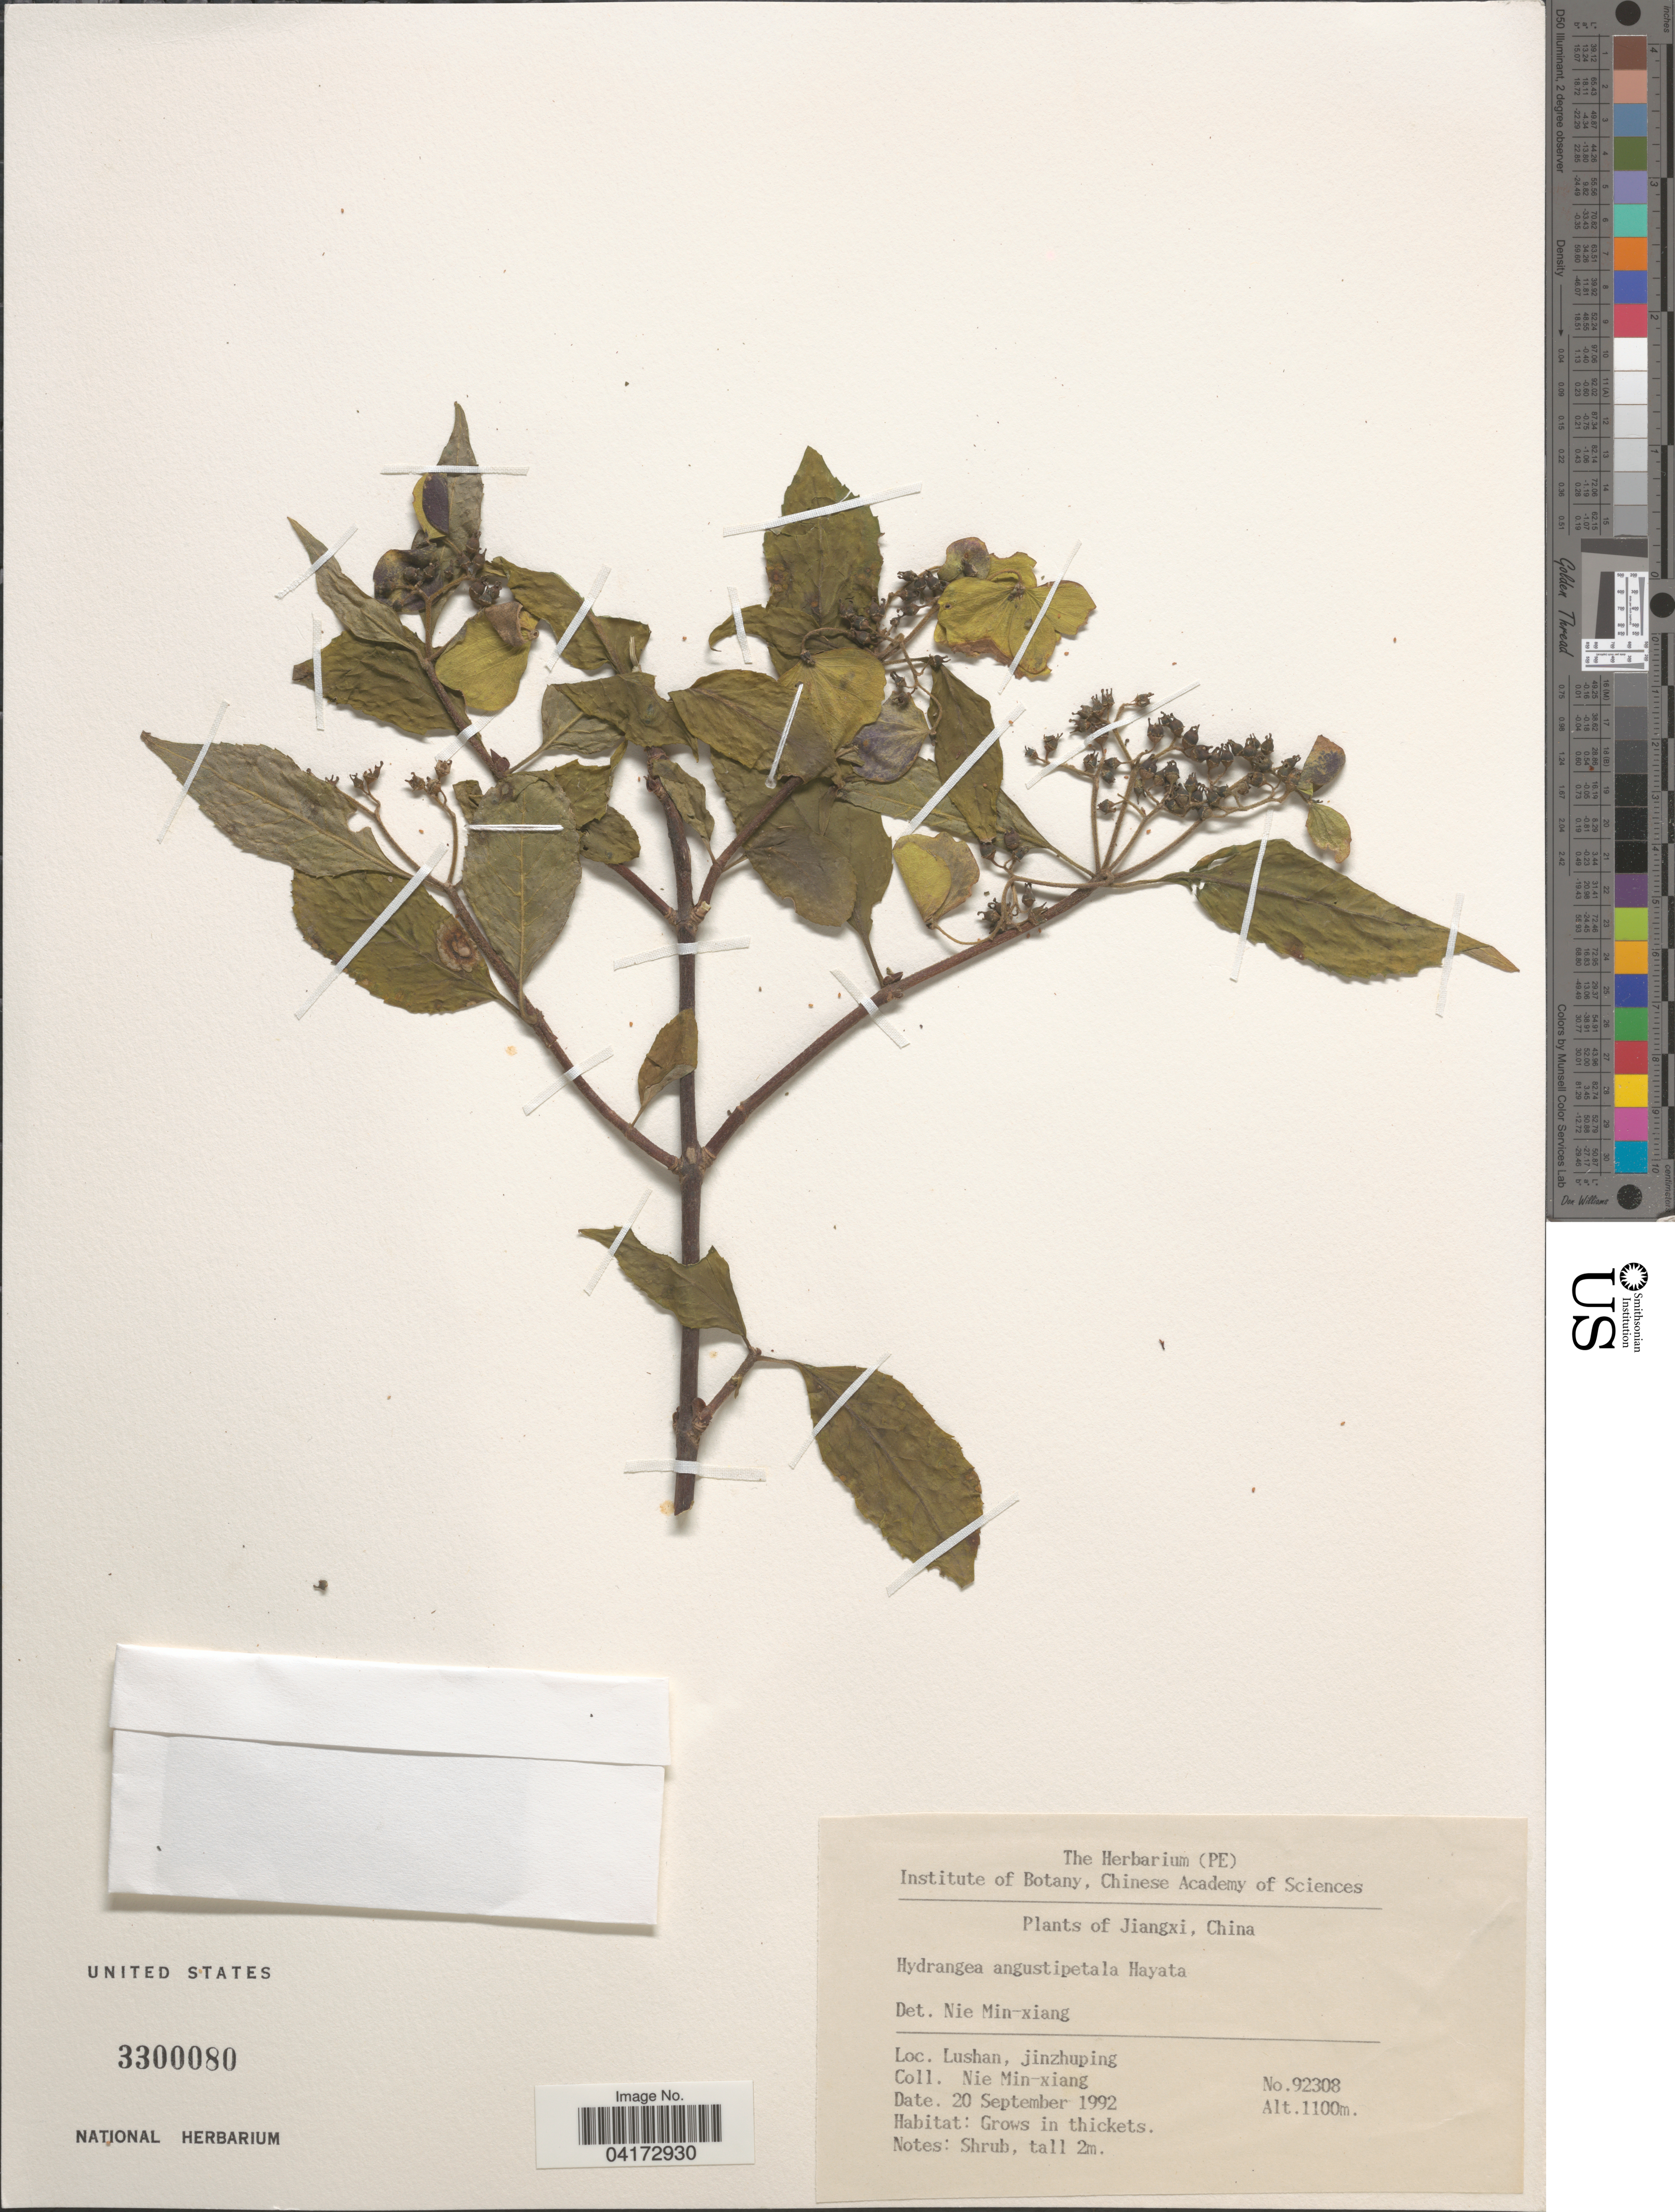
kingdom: Plantae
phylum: Tracheophyta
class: Magnoliopsida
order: Cornales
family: Hydrangeaceae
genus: Hydrangea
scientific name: Hydrangea angustipetala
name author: Hayata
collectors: M. Nie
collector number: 92308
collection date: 1992-09-20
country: China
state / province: Jiangxi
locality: Lushan, jinzhuping.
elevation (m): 1100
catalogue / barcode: US 3300080